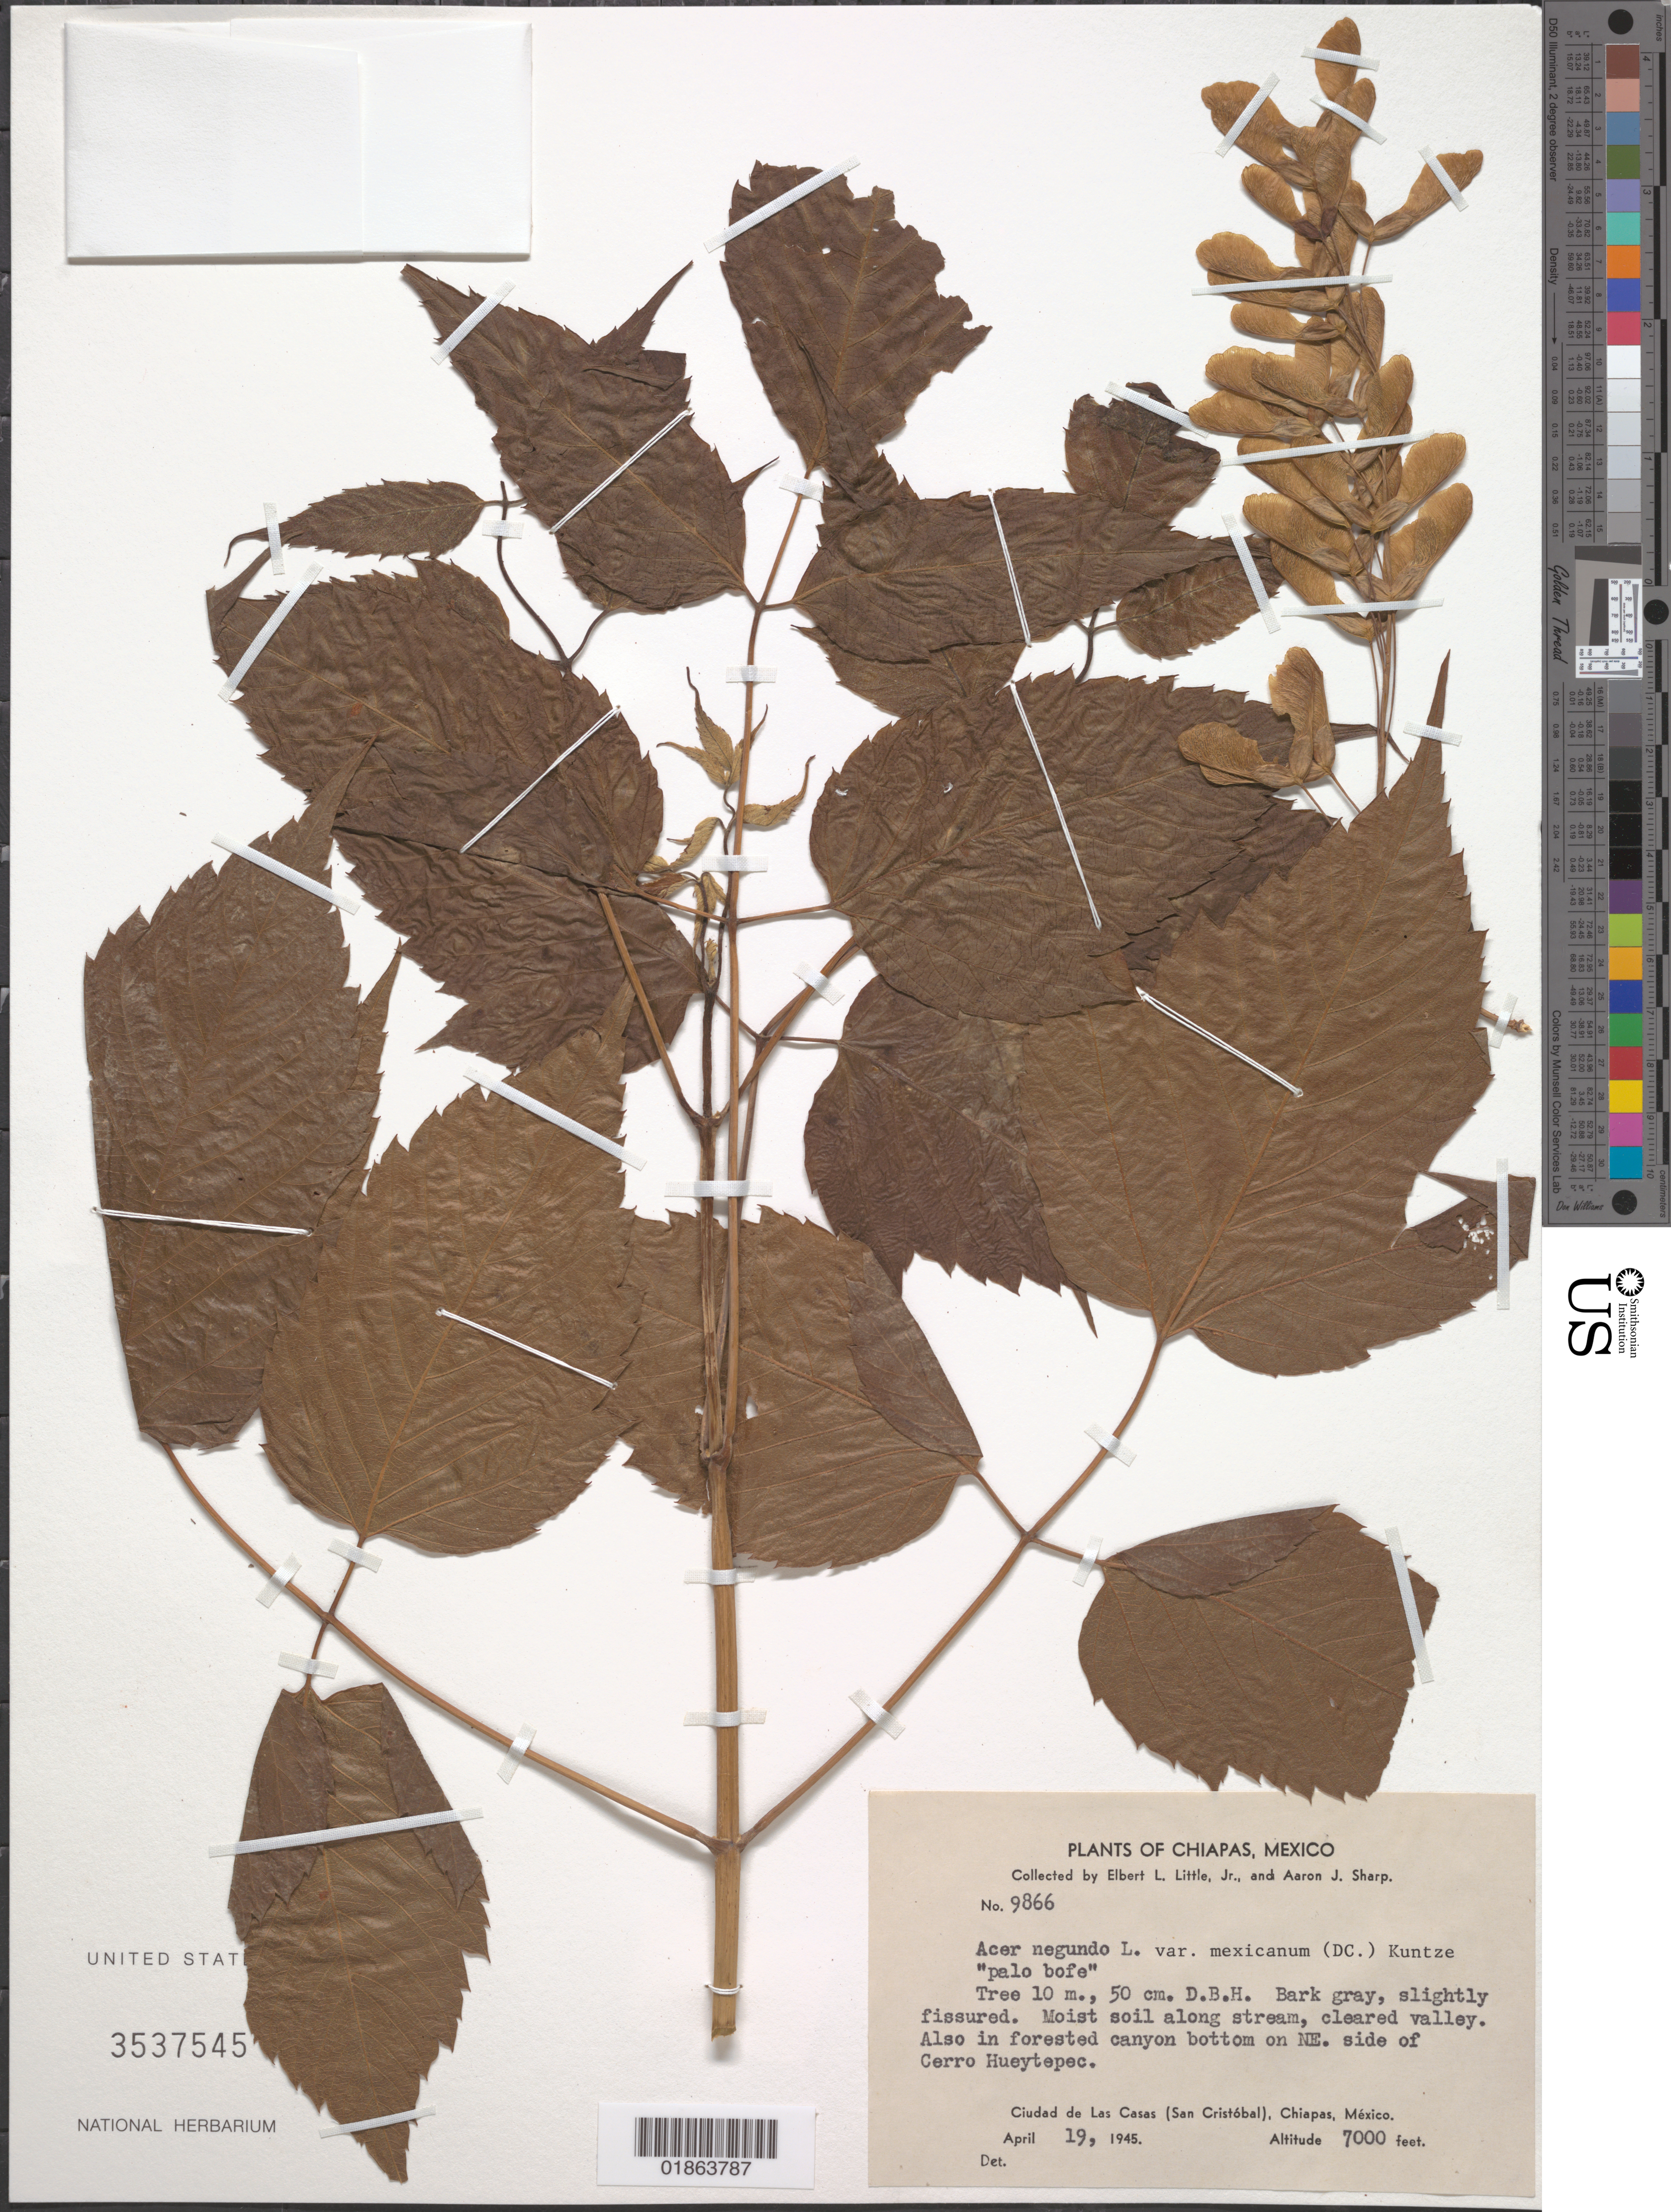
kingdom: Plantae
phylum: Tracheophyta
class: Magnoliopsida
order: Sapindales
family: Sapindaceae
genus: Acer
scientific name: Acer negundo subsp. mexicanum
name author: (DC.) Wesm.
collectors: E. L. Little & A. J. Sharp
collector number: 9866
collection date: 1945-04-19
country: Mexico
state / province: Chiapas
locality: Ciudad de Las Casas (San Cristóbal)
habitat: Moist soil along streams, cleared valley. Also inforested canyon bottom on NE side of Cerro Hueytepec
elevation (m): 2134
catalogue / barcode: US 3537545